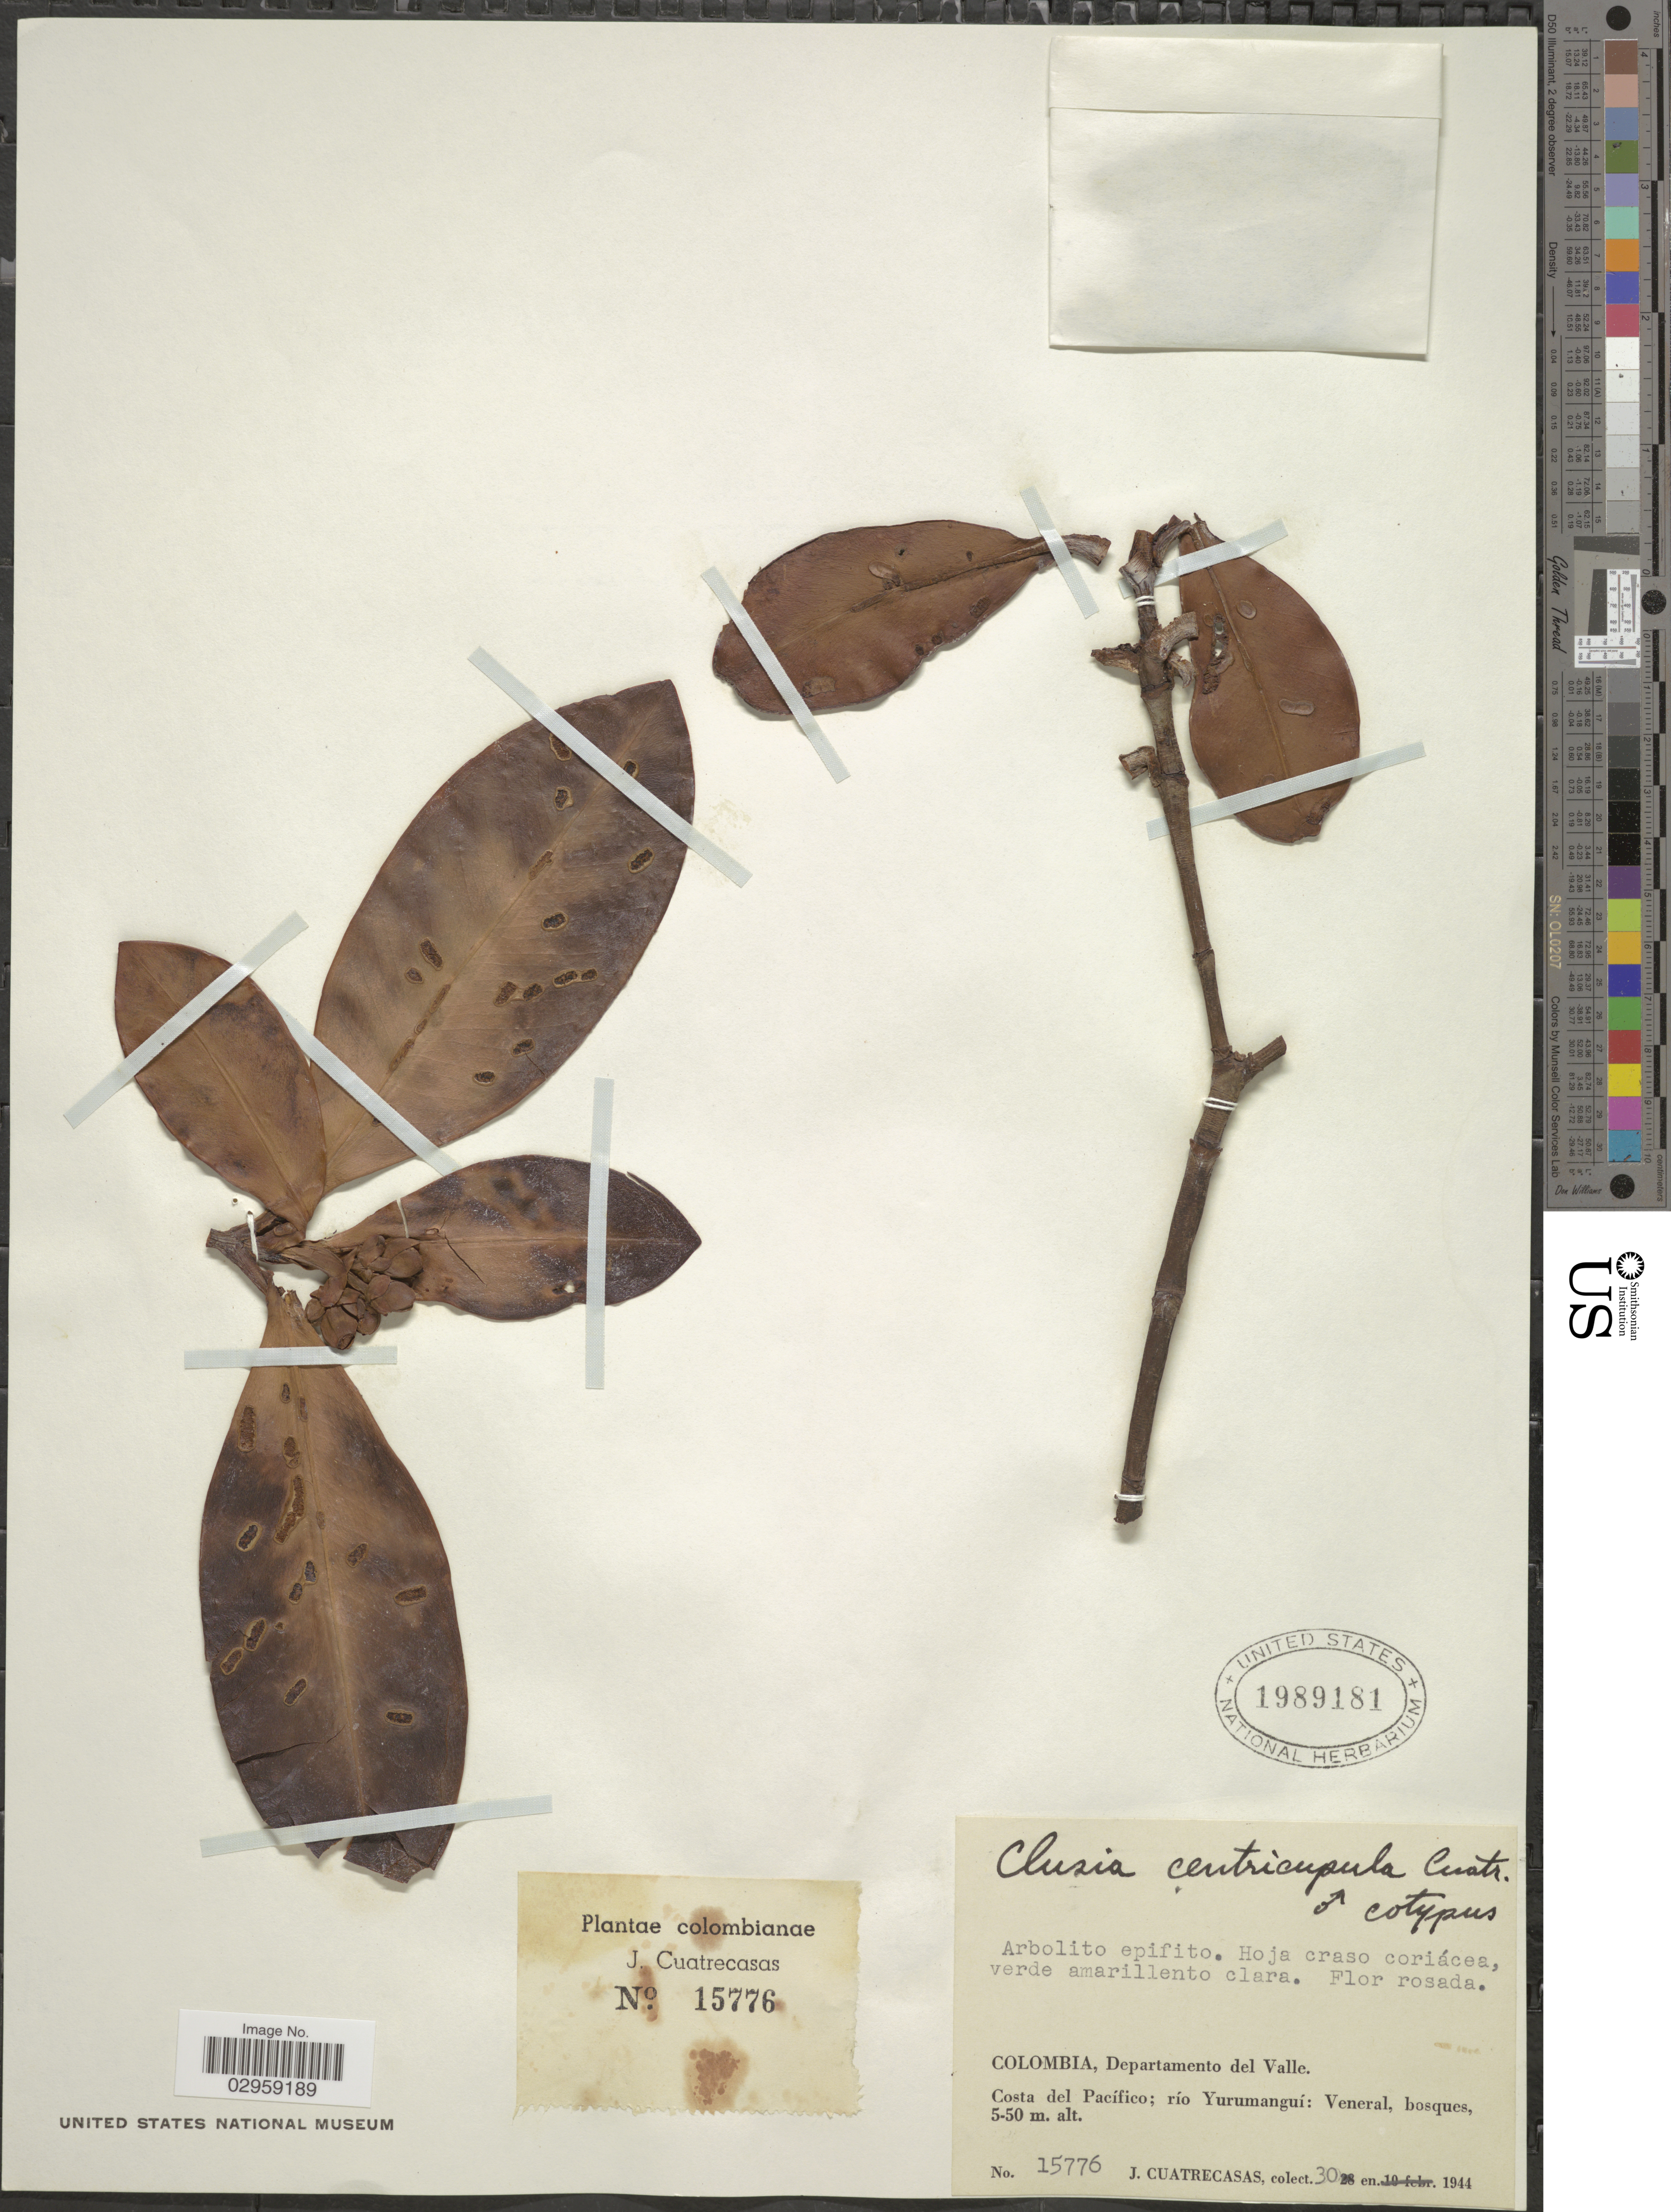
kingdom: Plantae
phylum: Tracheophyta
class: Magnoliopsida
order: Malpighiales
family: Clusiaceae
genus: Clusia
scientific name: Clusia centricupula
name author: Cuatrec.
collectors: J. Cuatrecasas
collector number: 15776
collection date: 1944-01-30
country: Colombia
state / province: Valle del Cauca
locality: Departamento del Valle, Costa del Pacífico; río Yurumanguí: Veneral, bosques.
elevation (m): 5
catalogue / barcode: US 1989181